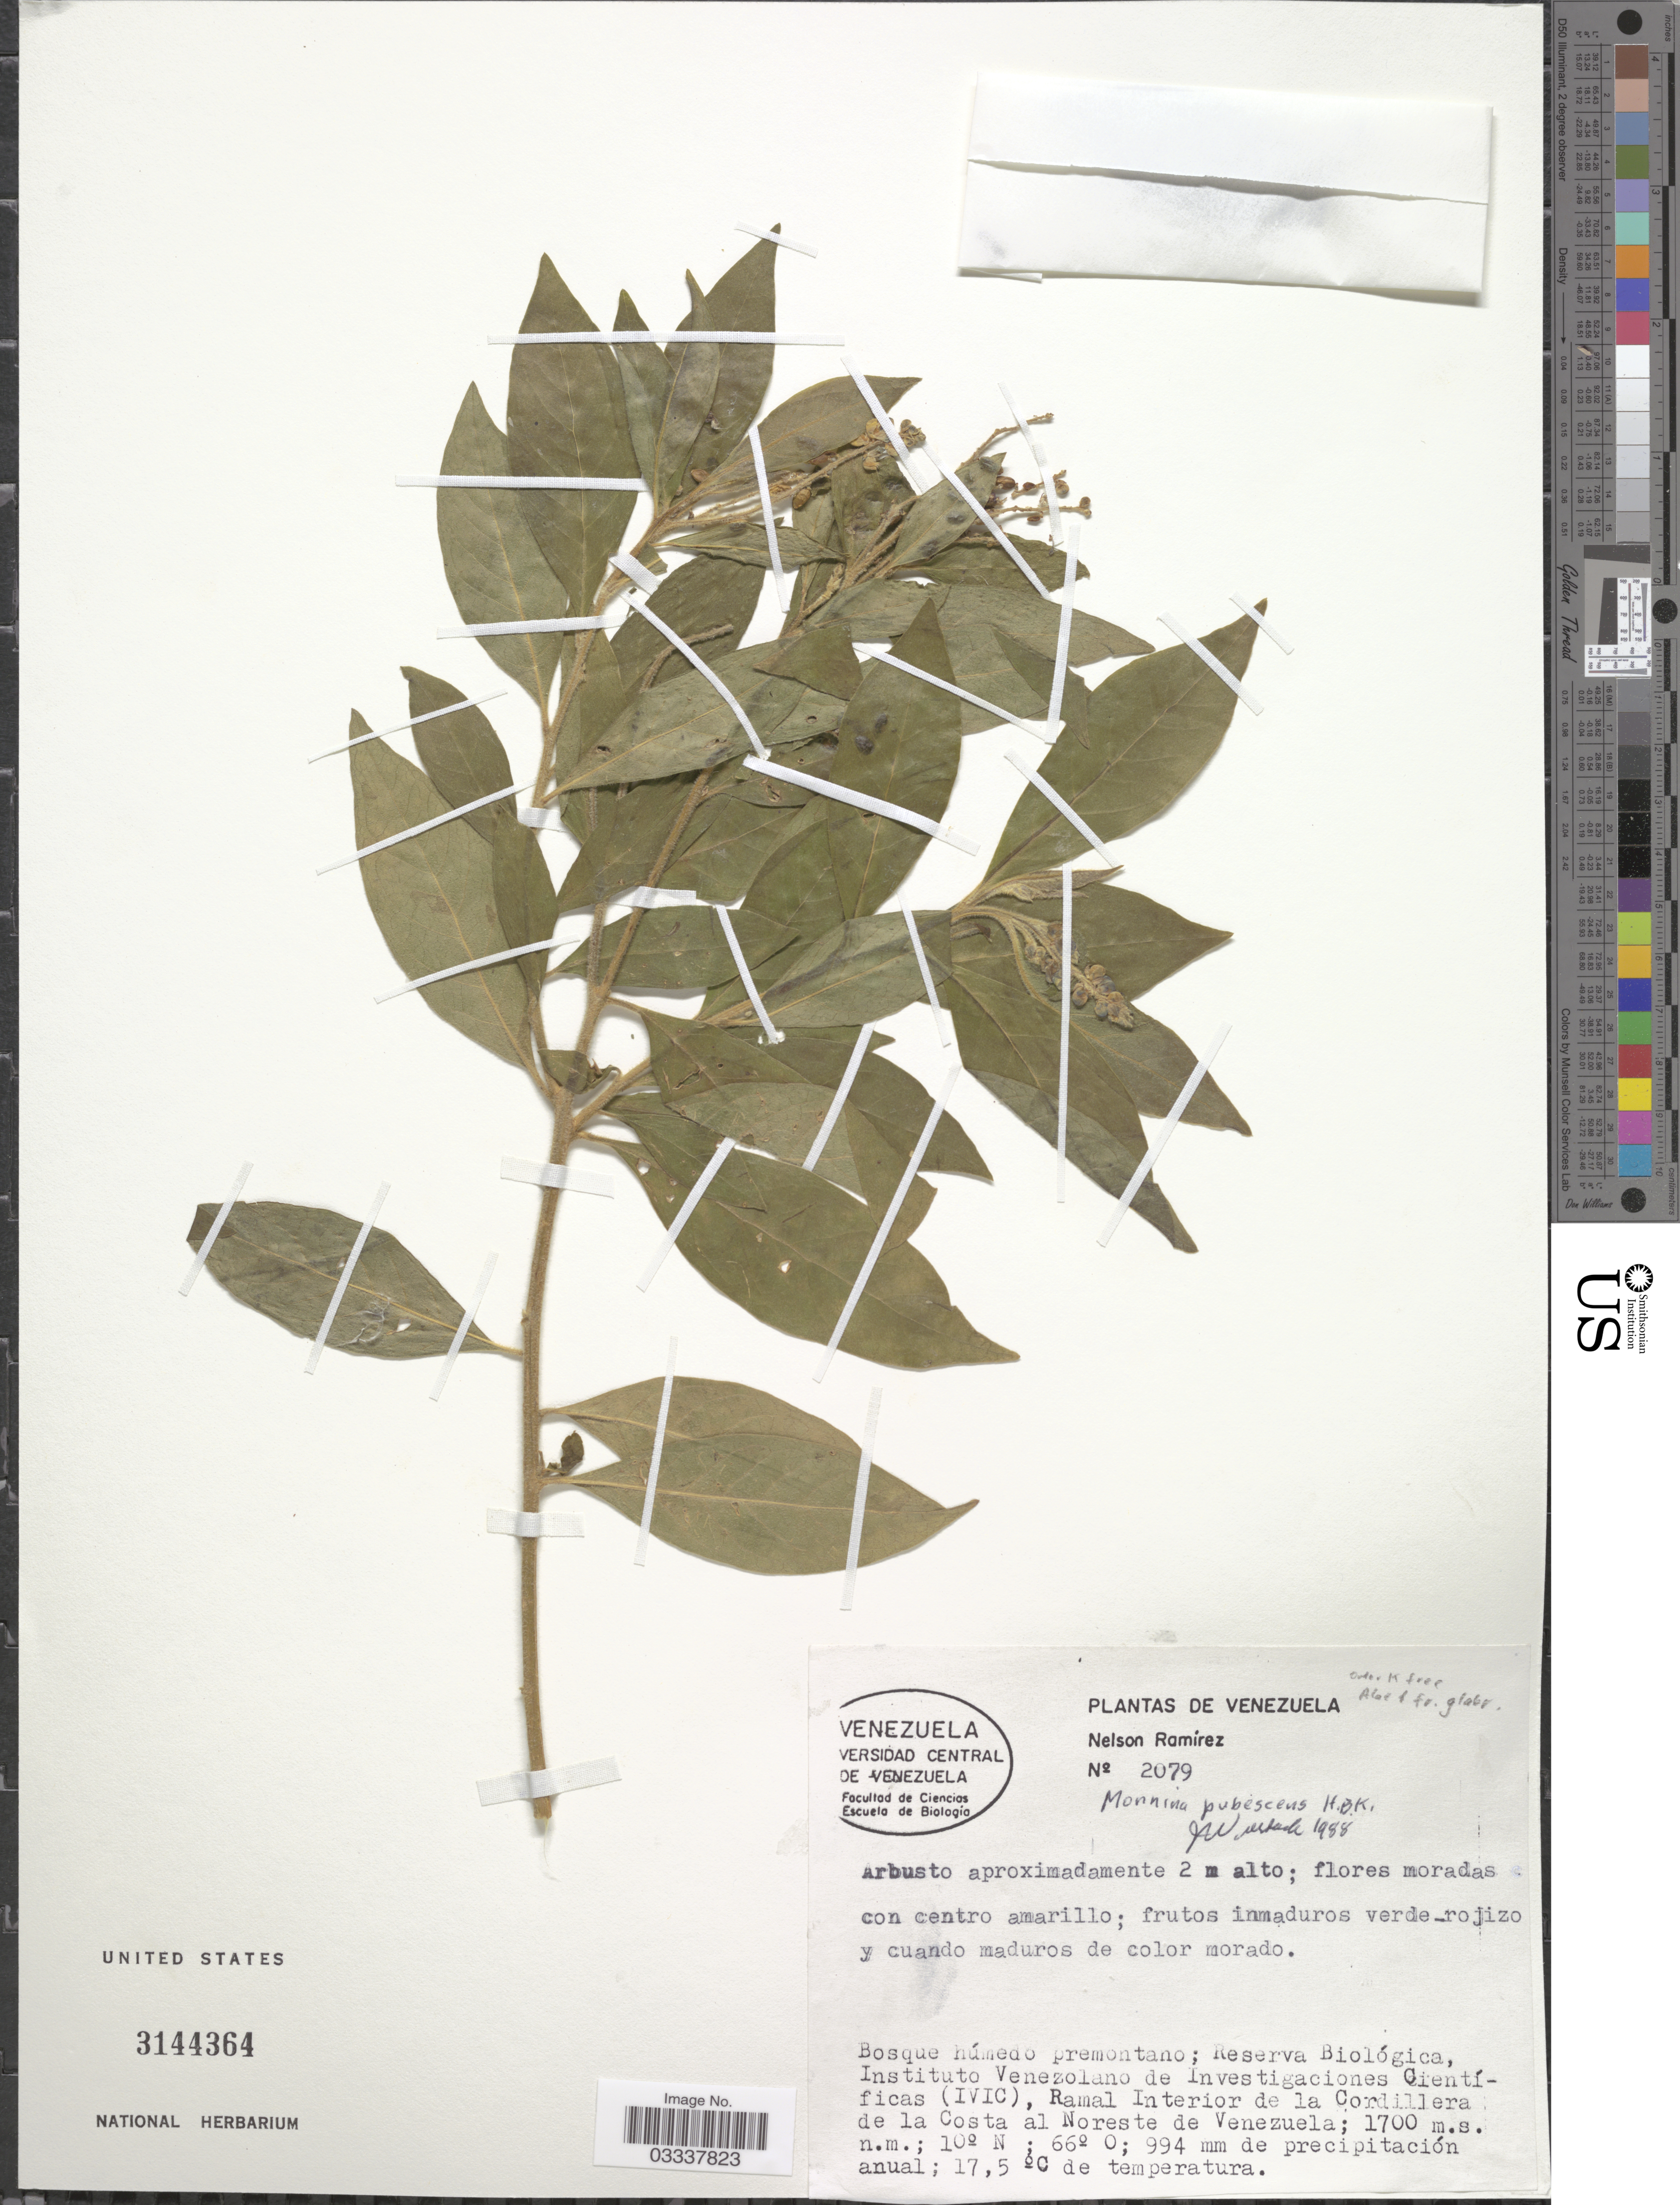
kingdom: Plantae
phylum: Tracheophyta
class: Magnoliopsida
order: Fabales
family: Polygalaceae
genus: Monnina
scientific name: Monnina pubescens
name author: Kunth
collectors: N. Ramírez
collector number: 2079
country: Venezuela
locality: Reserva Biológica, Instituto Venezolano de Investigaciones Científicas (IVIC), Ramal Interior de la Cordillera de la Costa al Noreste de Venezuela..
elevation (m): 1700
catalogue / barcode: US 3144364